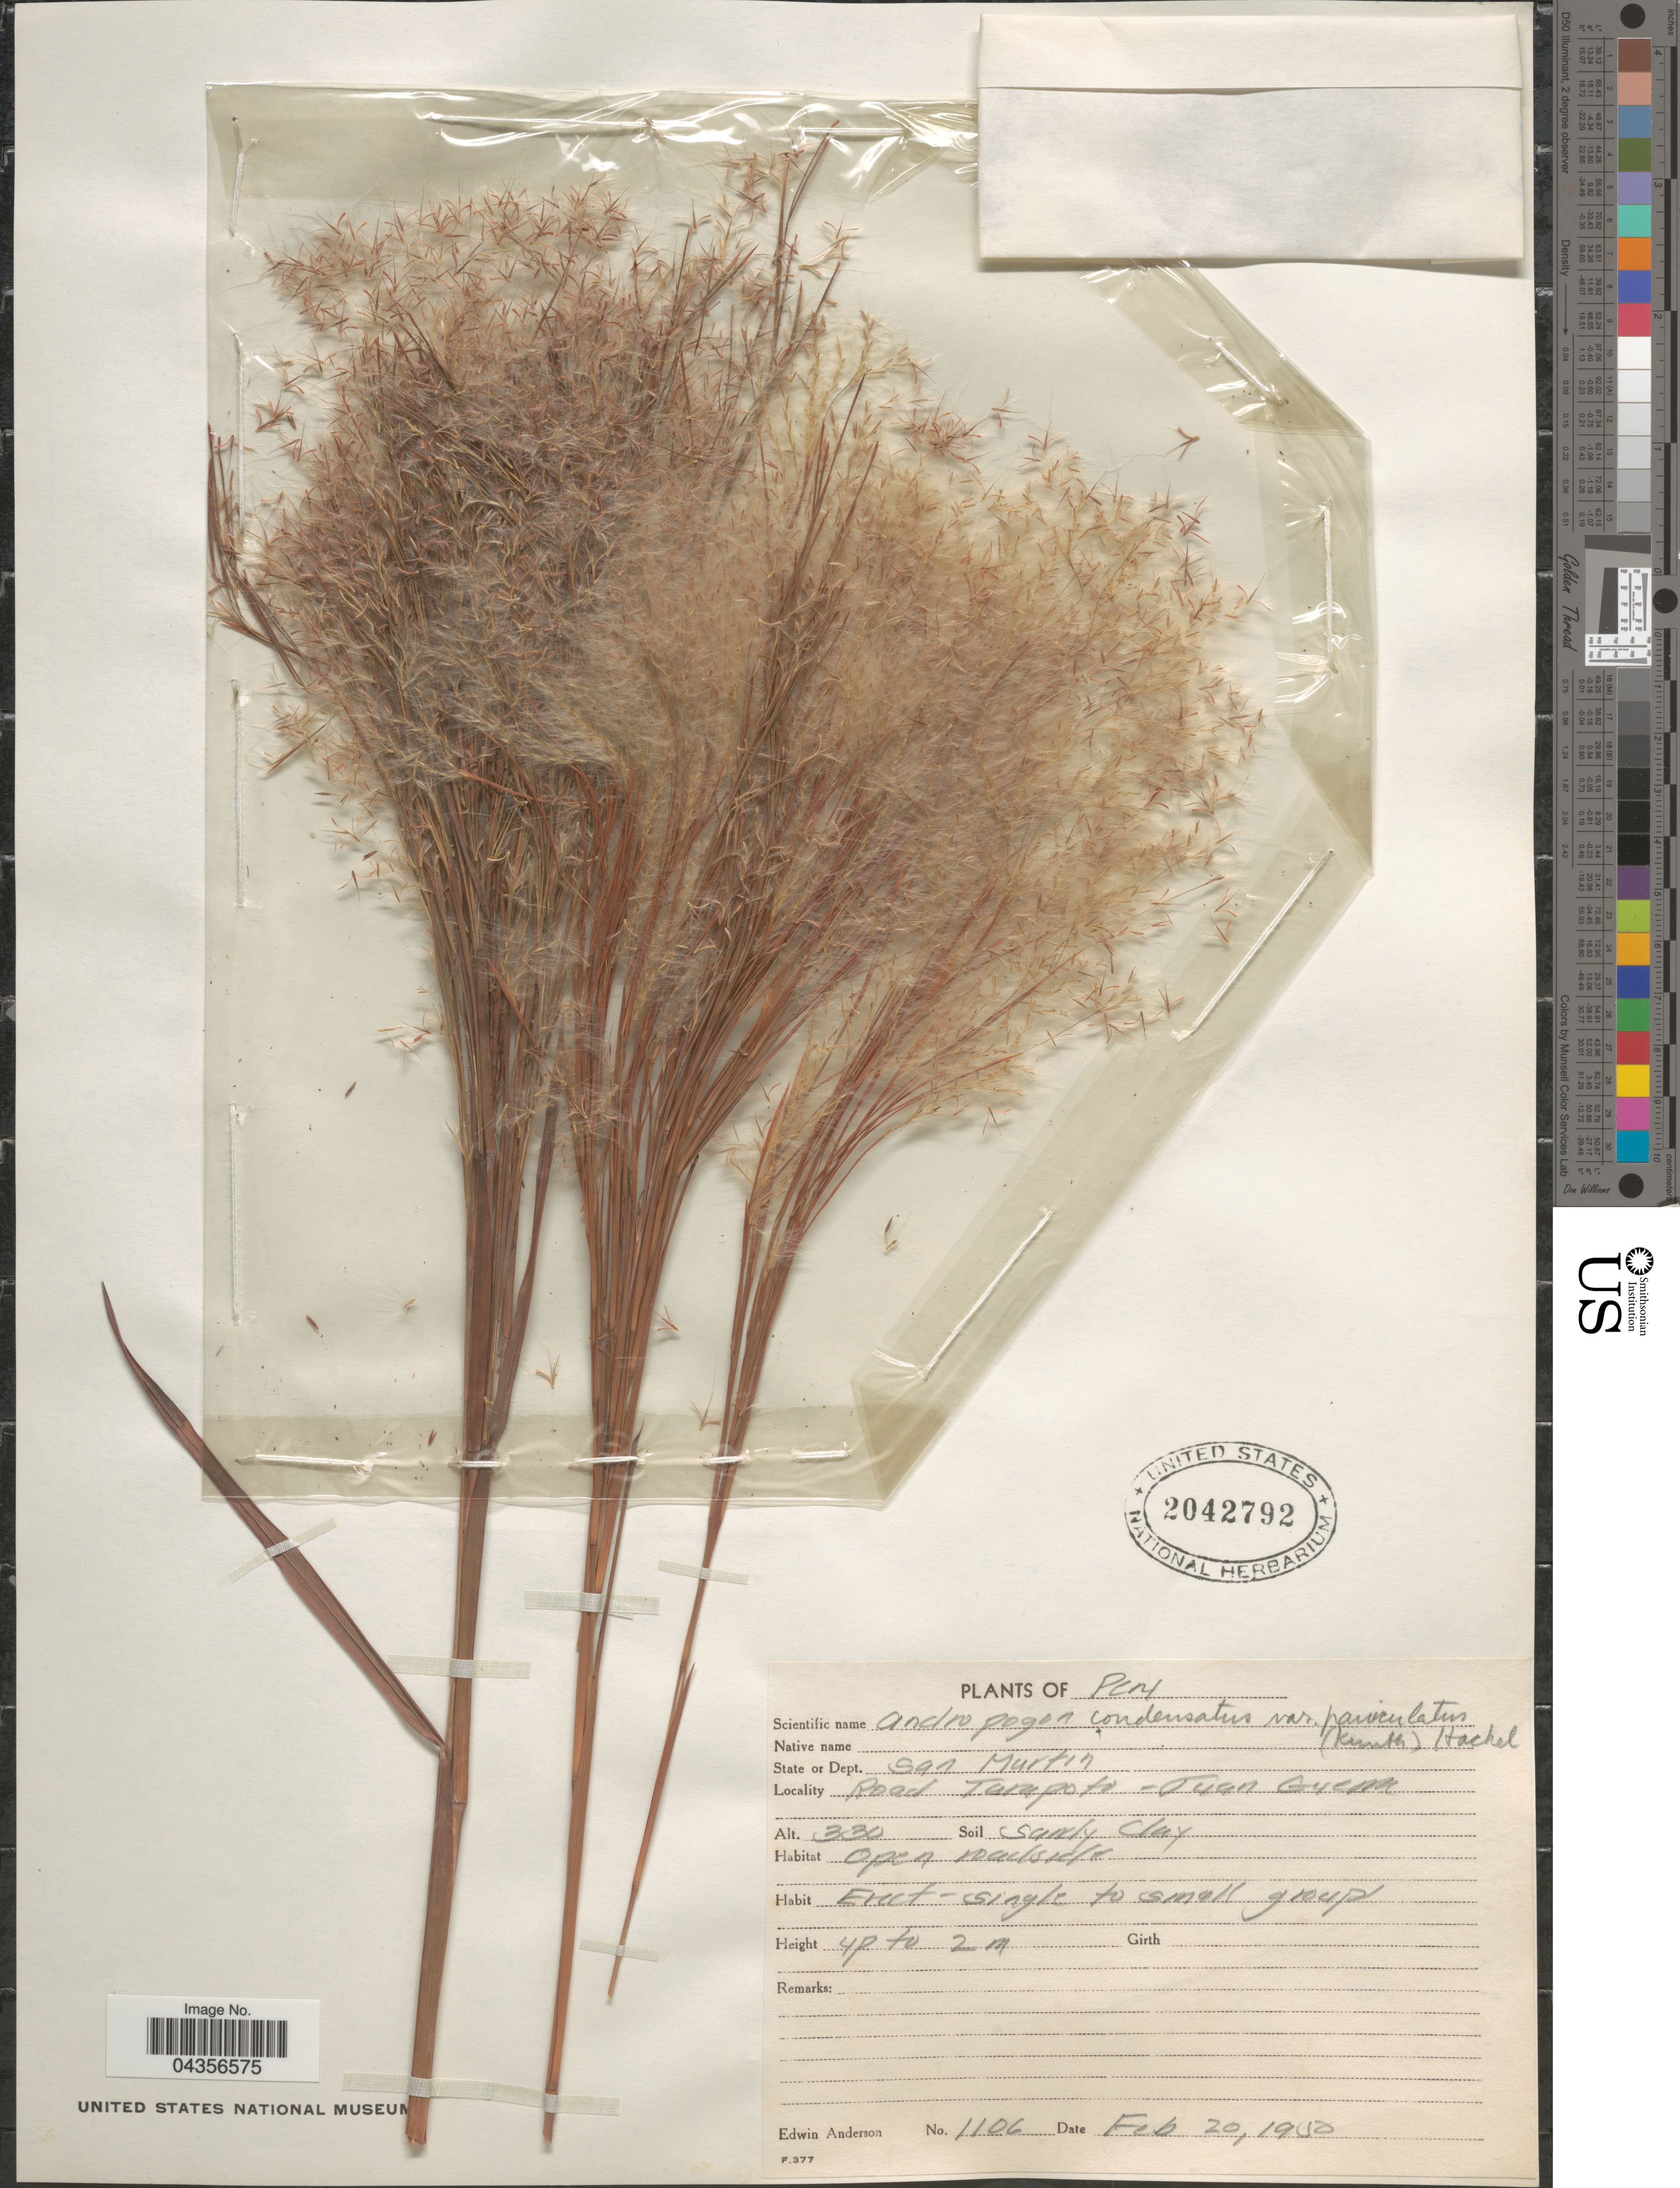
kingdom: Plantae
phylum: Tracheophyta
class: Liliopsida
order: Poales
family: Poaceae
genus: Schizachyrium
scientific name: Schizachyrium microstachyum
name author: (Desv. ex Ham.) Roseng. et al.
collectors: E. Anderson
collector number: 1106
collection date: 1950-02-20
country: Peru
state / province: San Martín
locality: Dept. San Martin. Road Tarapota - Juan Guerra.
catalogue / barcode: US 2042792